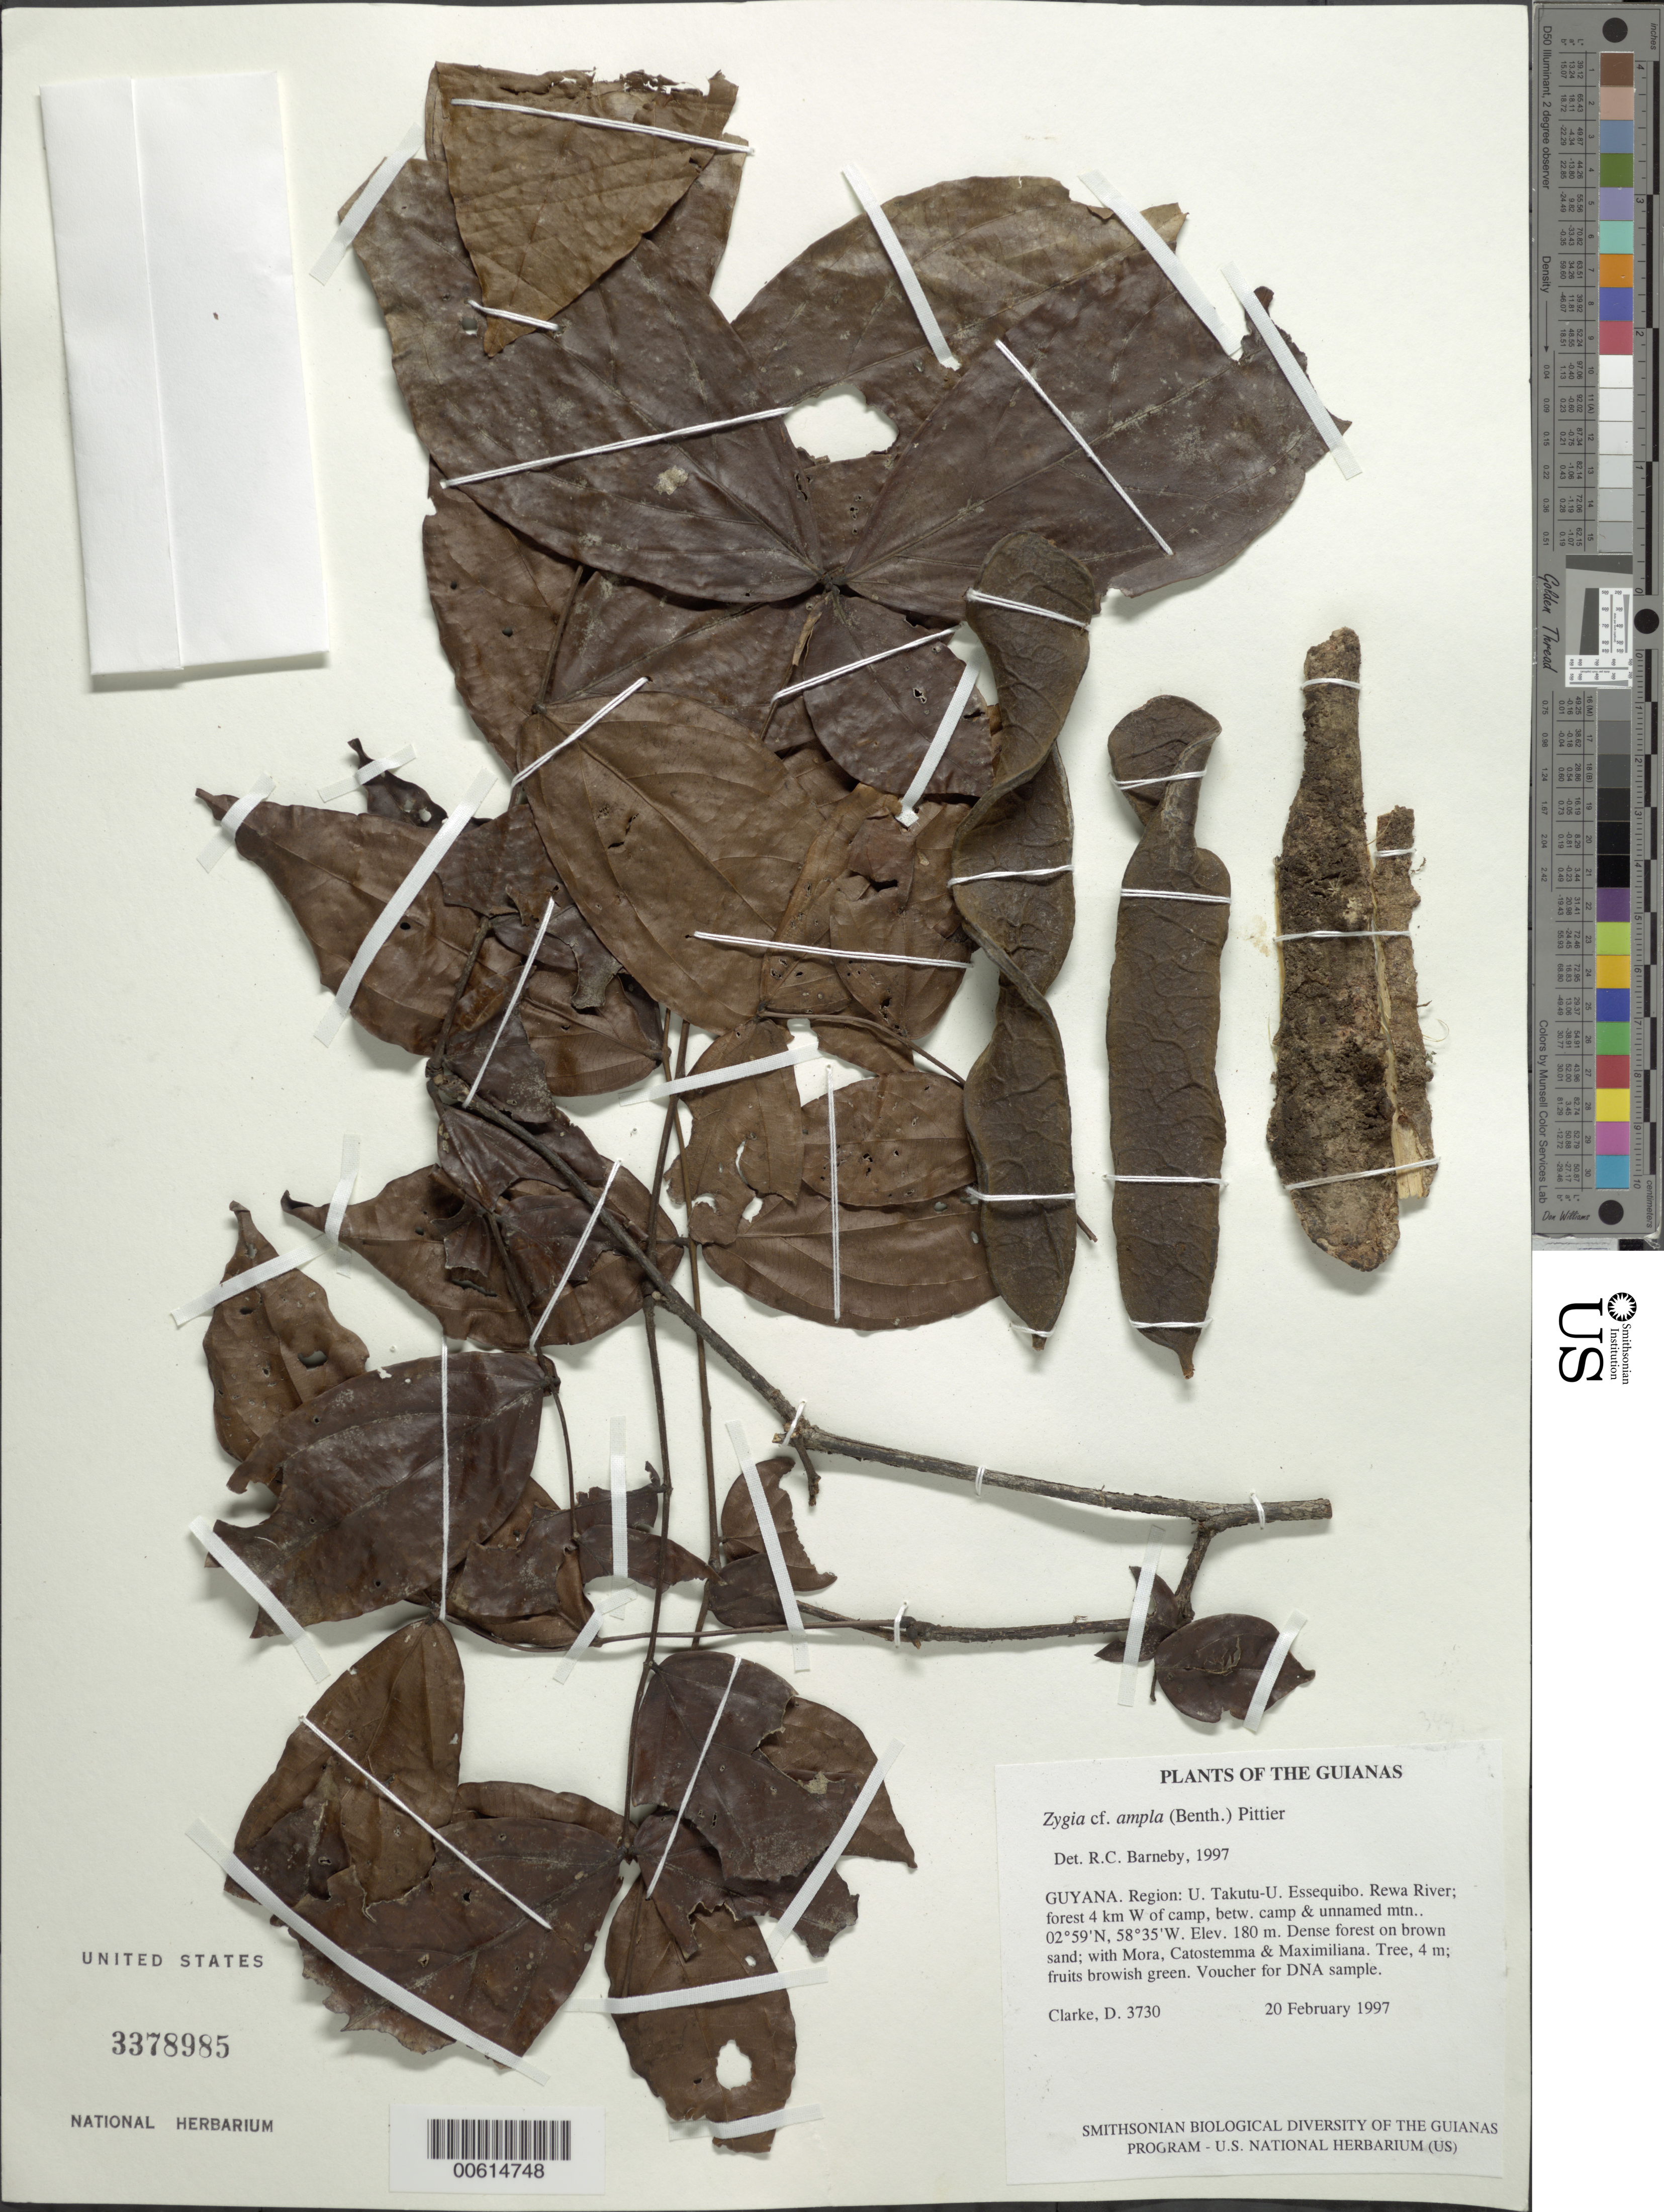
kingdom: Plantae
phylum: Tracheophyta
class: Magnoliopsida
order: Fabales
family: Fabaceae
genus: Zygia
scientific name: Zygia ampla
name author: (Benth.) Pittier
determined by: Barneby, Rupert C., (NY)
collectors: H. D. Clarke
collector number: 3730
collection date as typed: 20 February 1997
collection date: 1997-02-20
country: Guyana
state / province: U. Takutu-U. Essequibo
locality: Rewa River; summit of unnamed mtn., 5.6 km W of camp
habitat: Scrub forest on granite, with Clusia, Erythroxylum & Mimosa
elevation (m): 180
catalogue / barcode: US 3378985